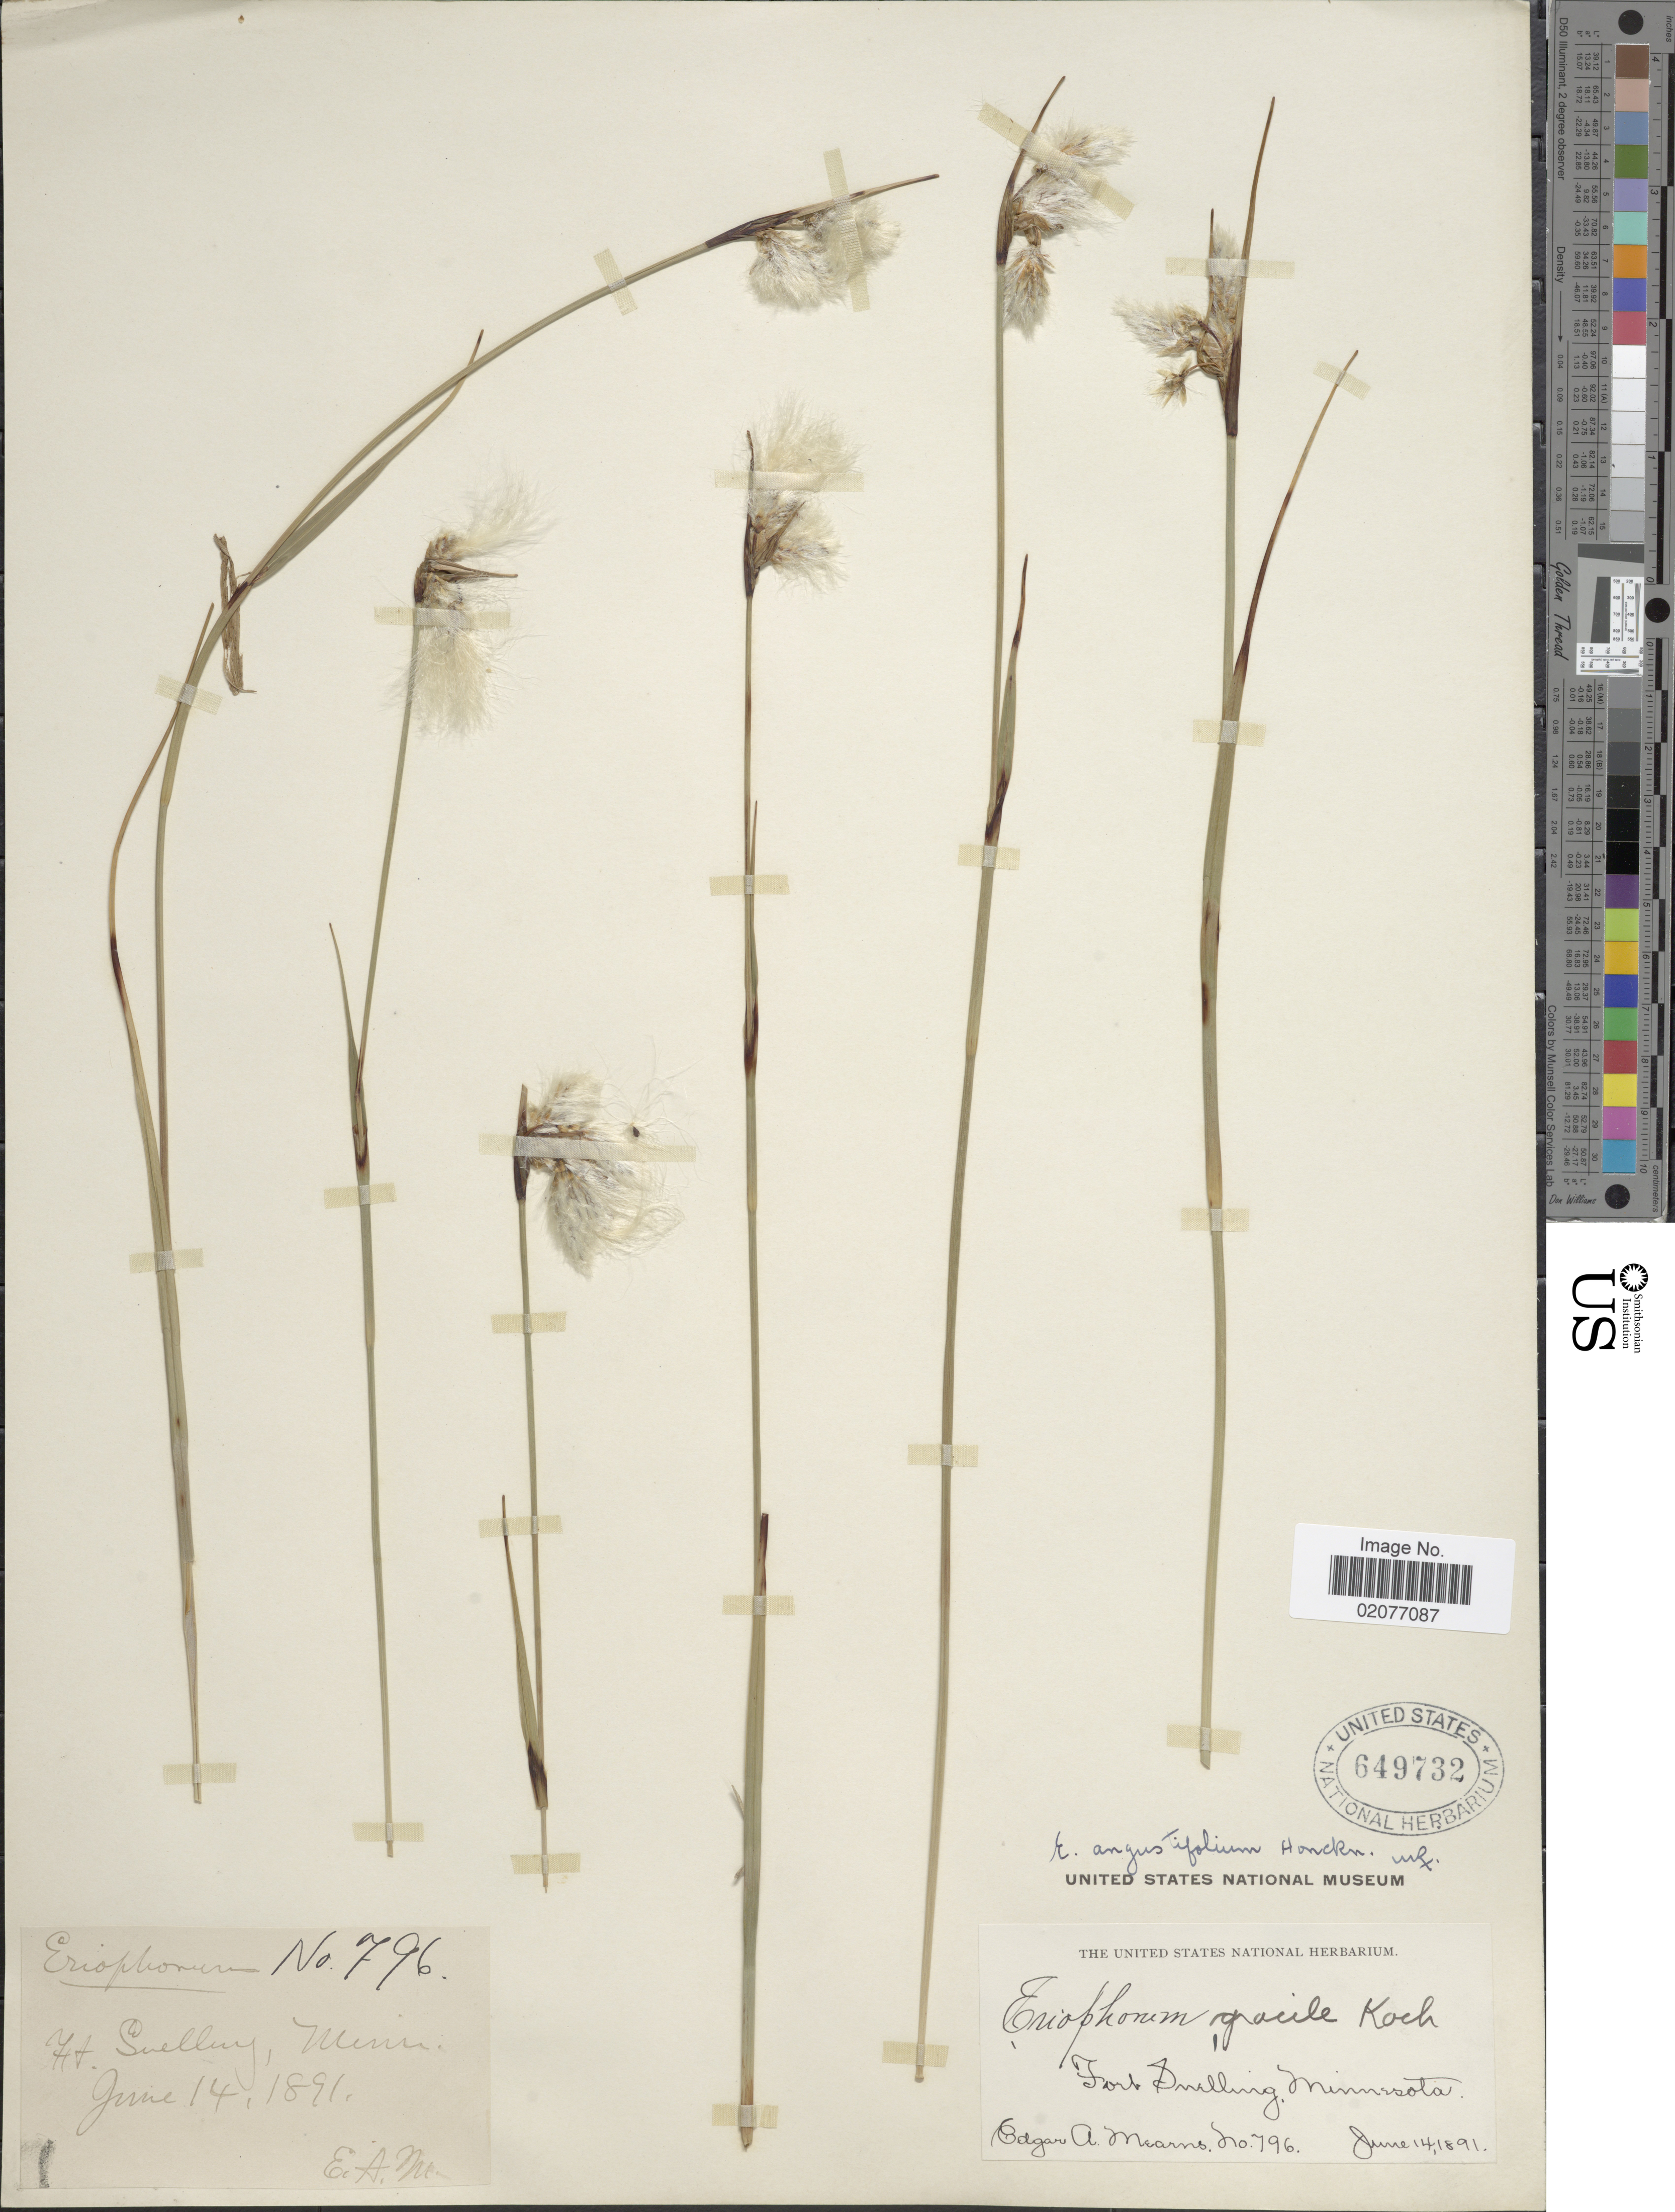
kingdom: Plantae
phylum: Tracheophyta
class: Liliopsida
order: Poales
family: Cyperaceae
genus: Eriophorum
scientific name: Eriophorum gracile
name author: W.D.J. Koch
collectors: E. A. Mearns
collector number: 796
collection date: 1891-06-14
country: United States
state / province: Minnesota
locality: Fort Snelling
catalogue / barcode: US 649732